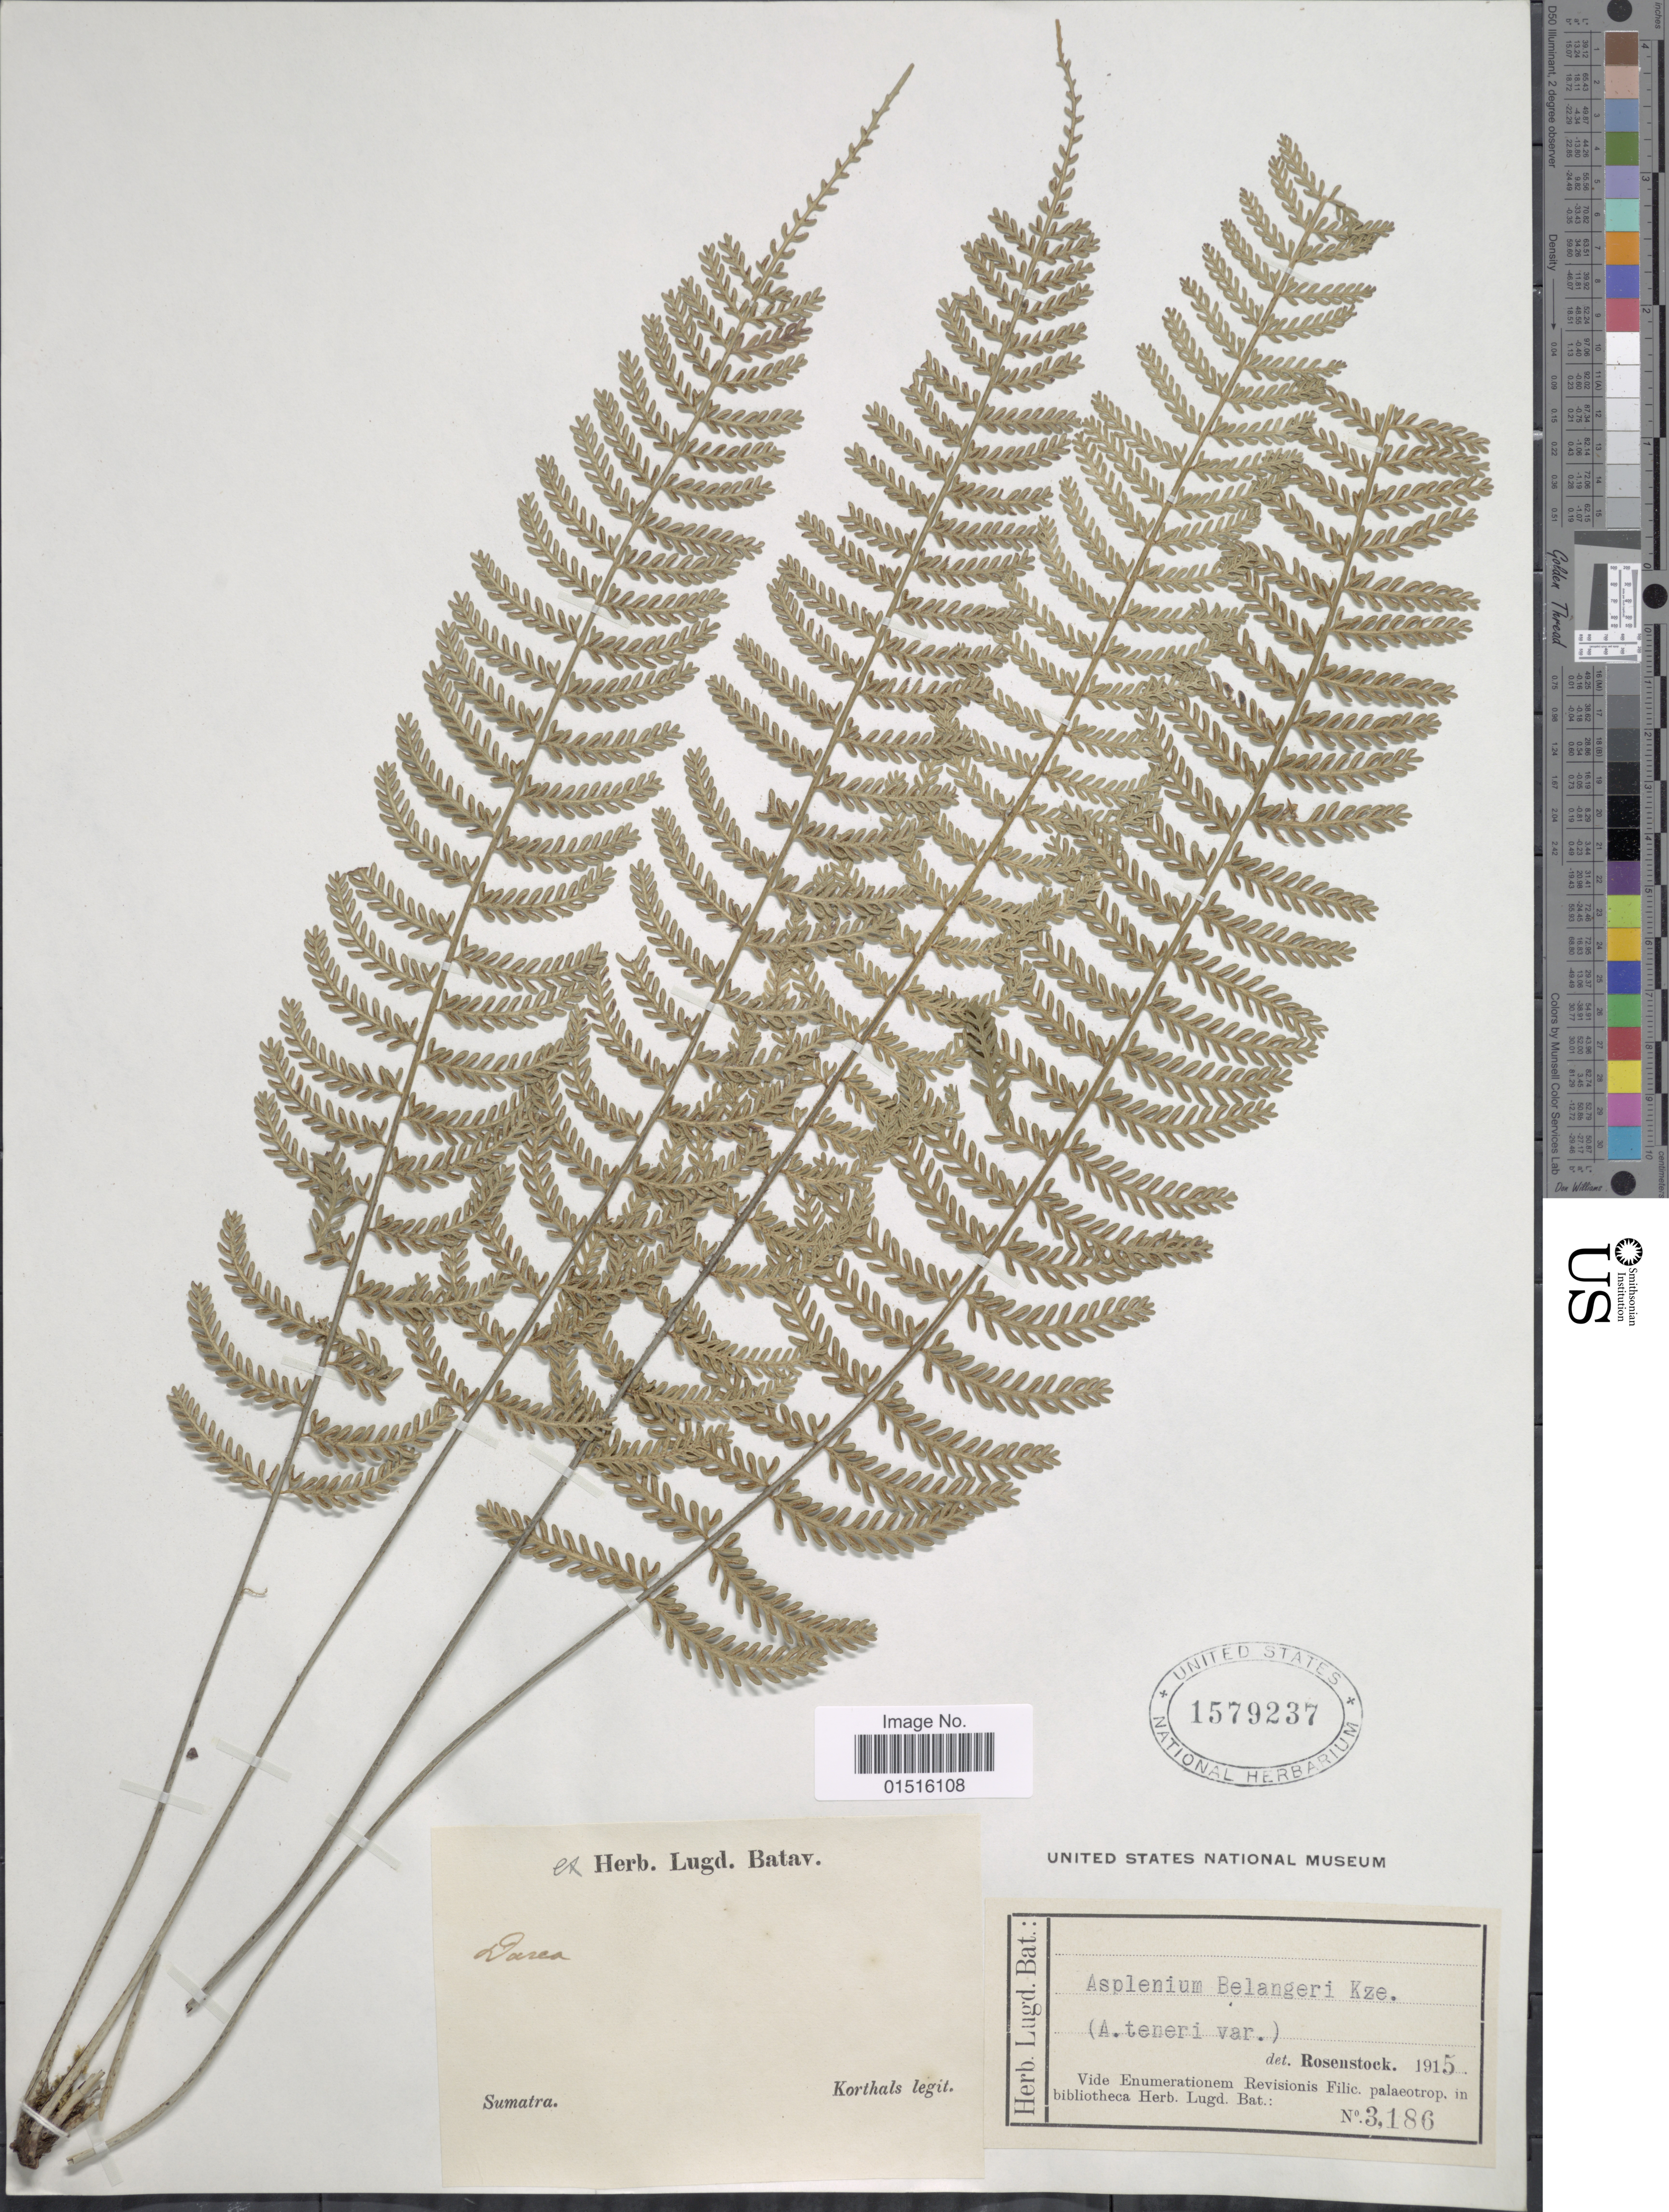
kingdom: Plantae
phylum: Tracheophyta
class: Polypodiopsida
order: Polypodiales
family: Aspleniaceae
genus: Asplenium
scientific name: Asplenium belangeri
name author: Bory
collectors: -. Korthals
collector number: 3186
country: Indonesia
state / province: Sumatra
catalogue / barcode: US 15749237